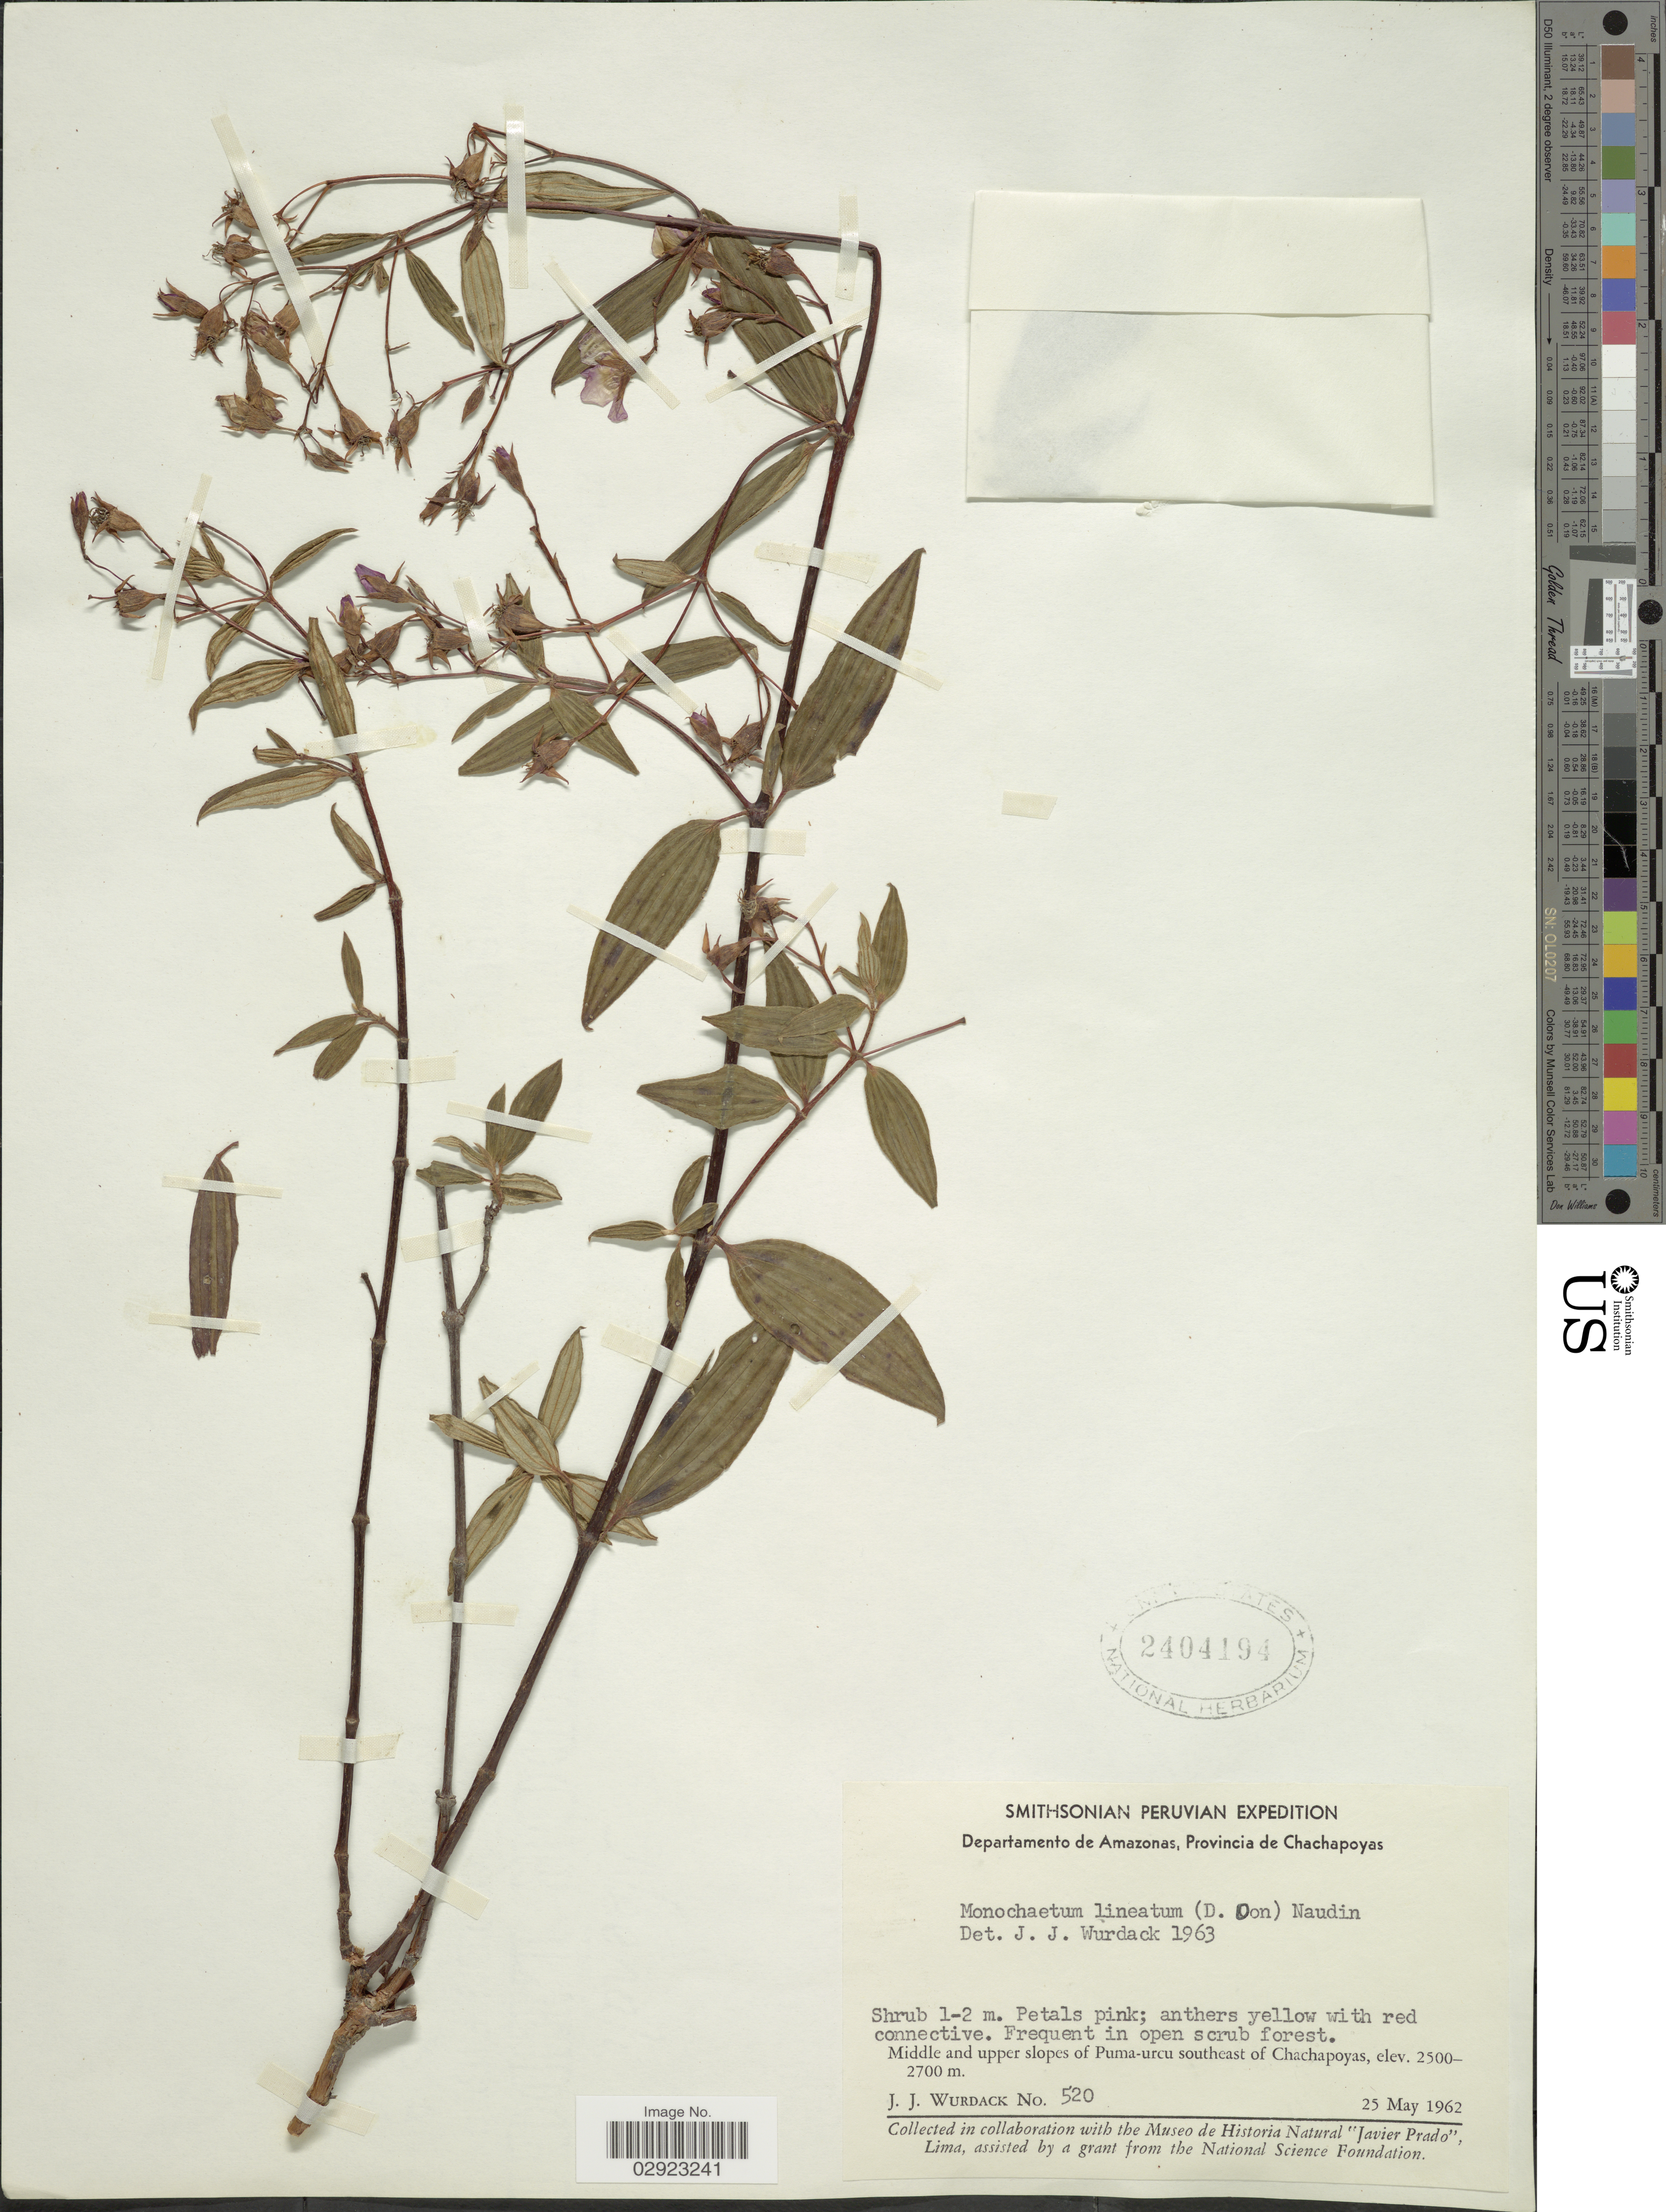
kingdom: Plantae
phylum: Tracheophyta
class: Magnoliopsida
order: Myrtales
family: Melastomataceae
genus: Monochaetum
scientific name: Monochaetum lineatum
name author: (D. Don) Naudin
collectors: J. J. Wurdack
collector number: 520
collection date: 1962-05-25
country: Peru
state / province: Amazonas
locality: Departamento de Amazonas, Provincia de Chachapoyas, Middle and upper slopes of Puma-urcu southeast of Chachapoyas.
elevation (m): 2500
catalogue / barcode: US 2404194